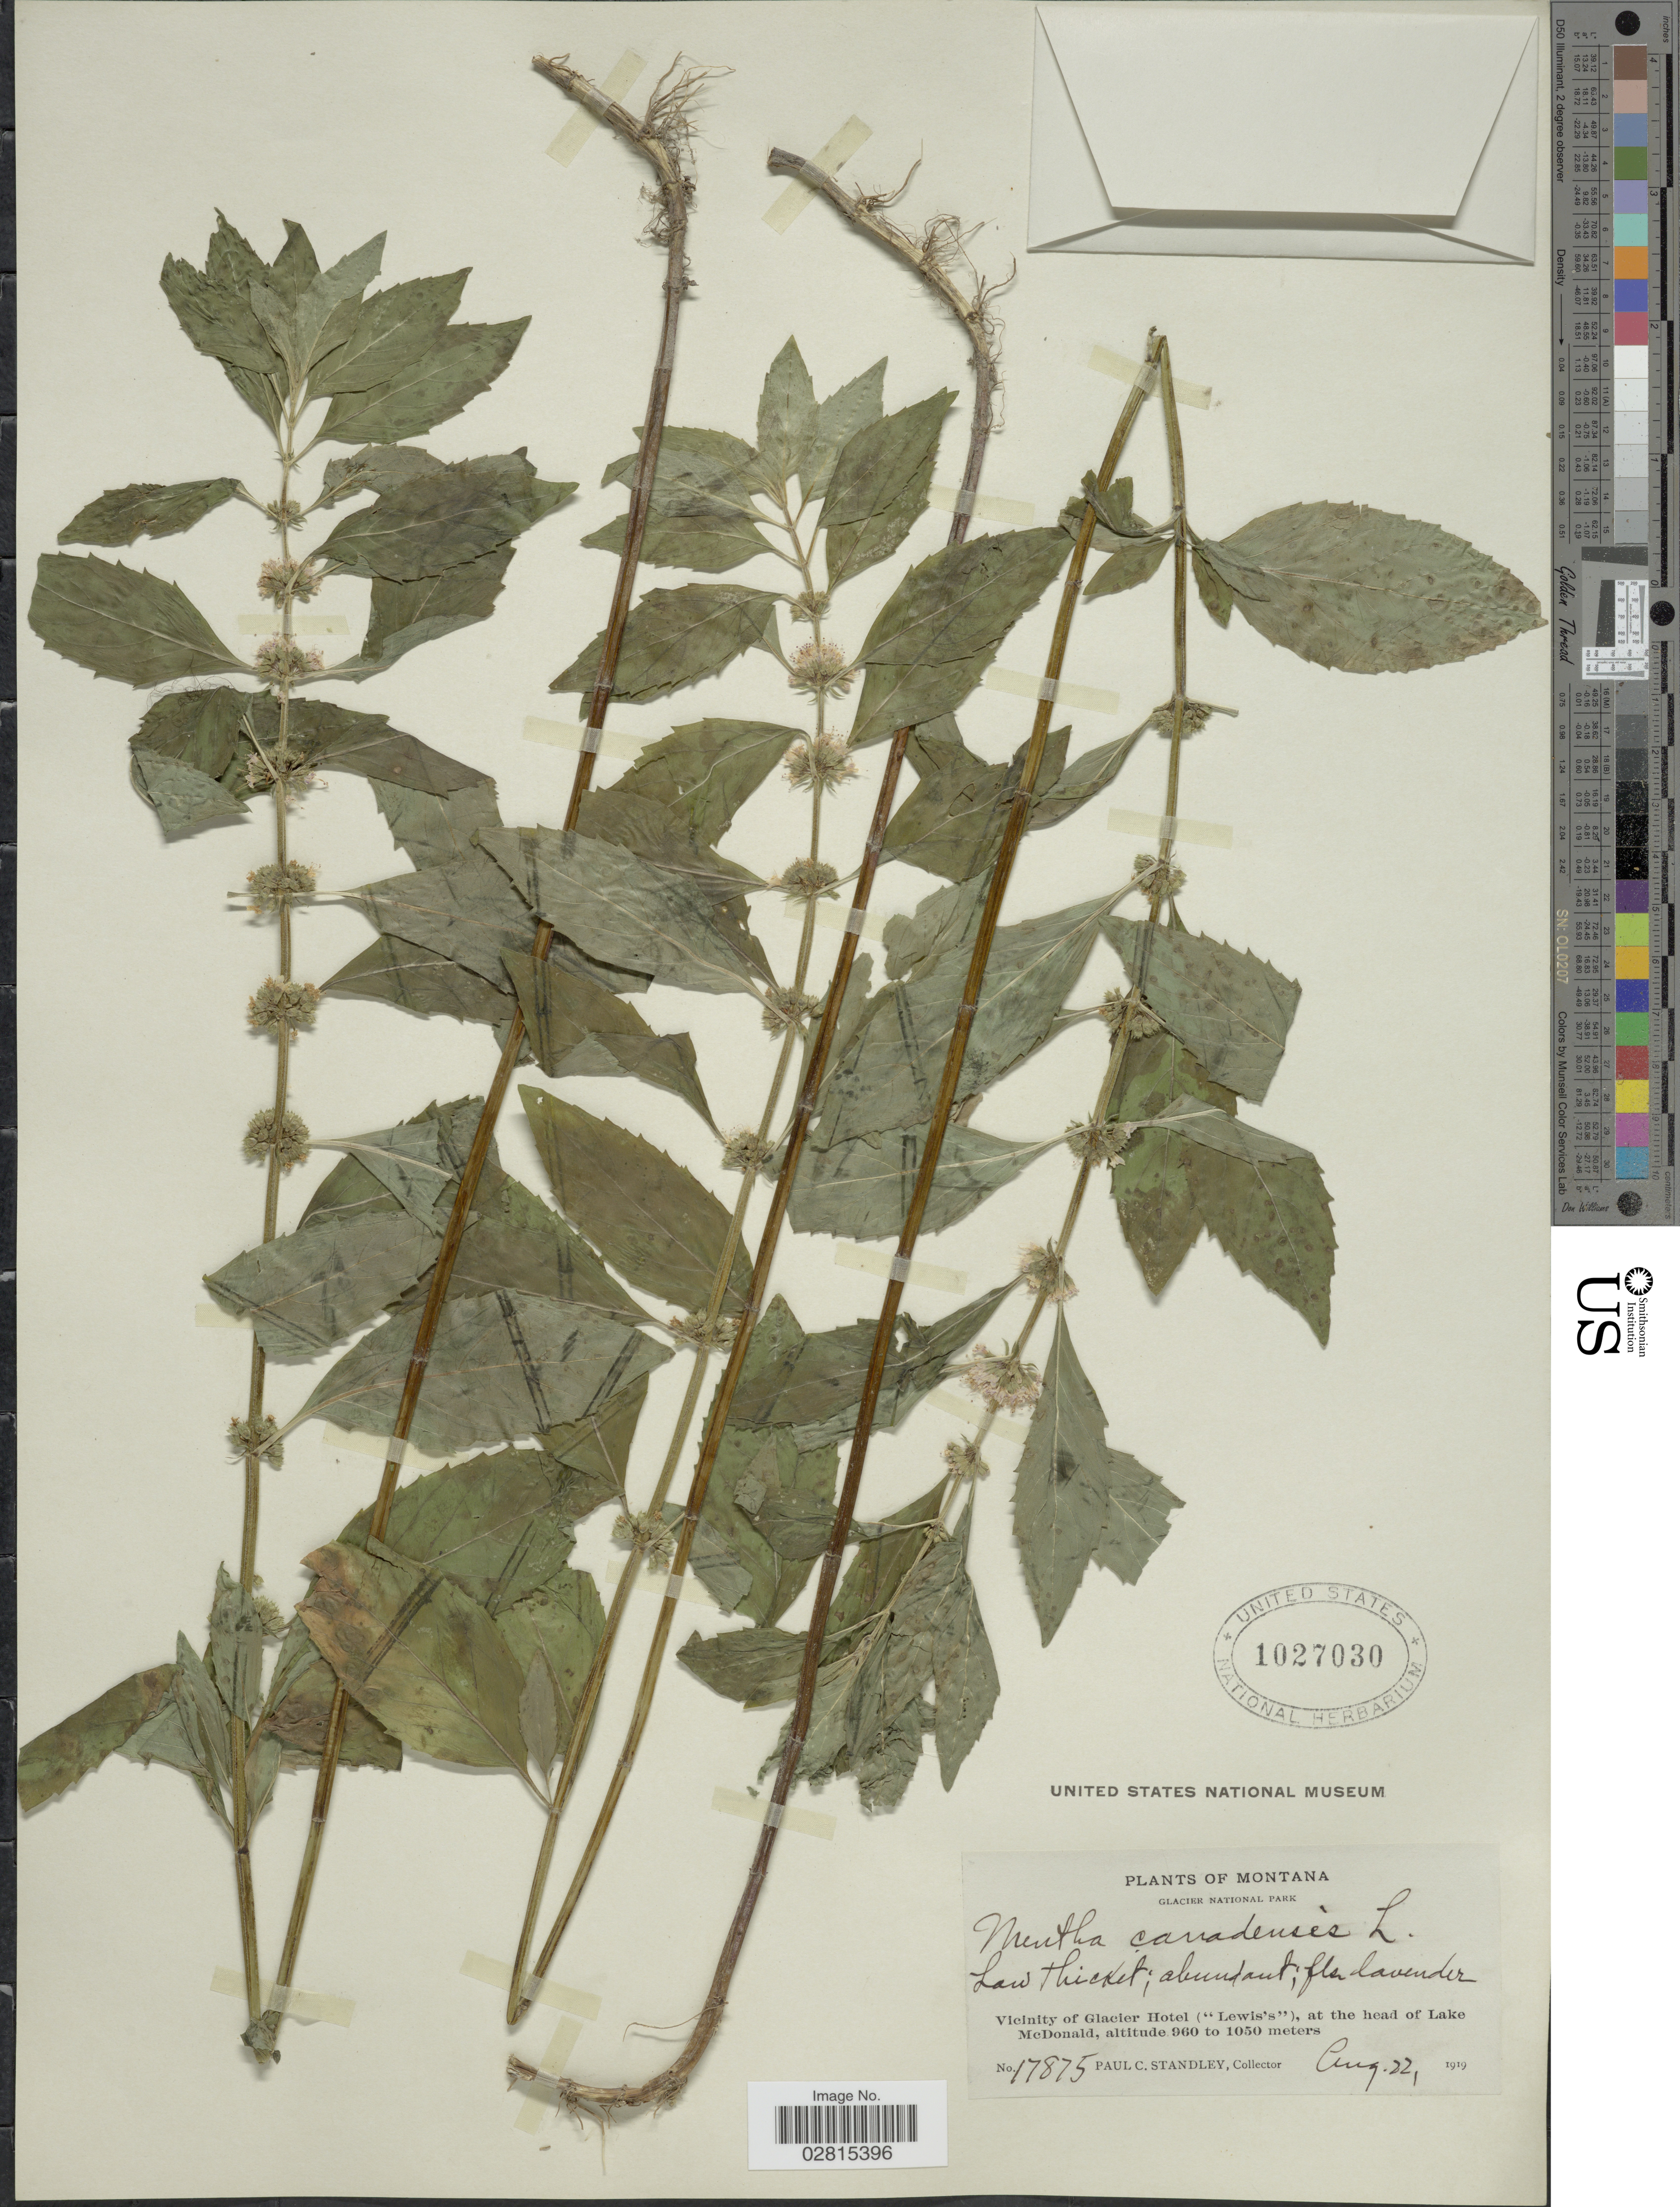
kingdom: Plantae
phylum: Tracheophyta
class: Magnoliopsida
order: Lamiales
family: Lamiaceae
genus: Mentha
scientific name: Mentha canadensis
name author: L.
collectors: P. C. Standley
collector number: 17875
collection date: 1919-08-22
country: United States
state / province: Montana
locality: Glacier National Park. Vicinity of Glacier Hotel ("Lewis's"), at the head of Lake McDonald.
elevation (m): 960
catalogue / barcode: US 1027030